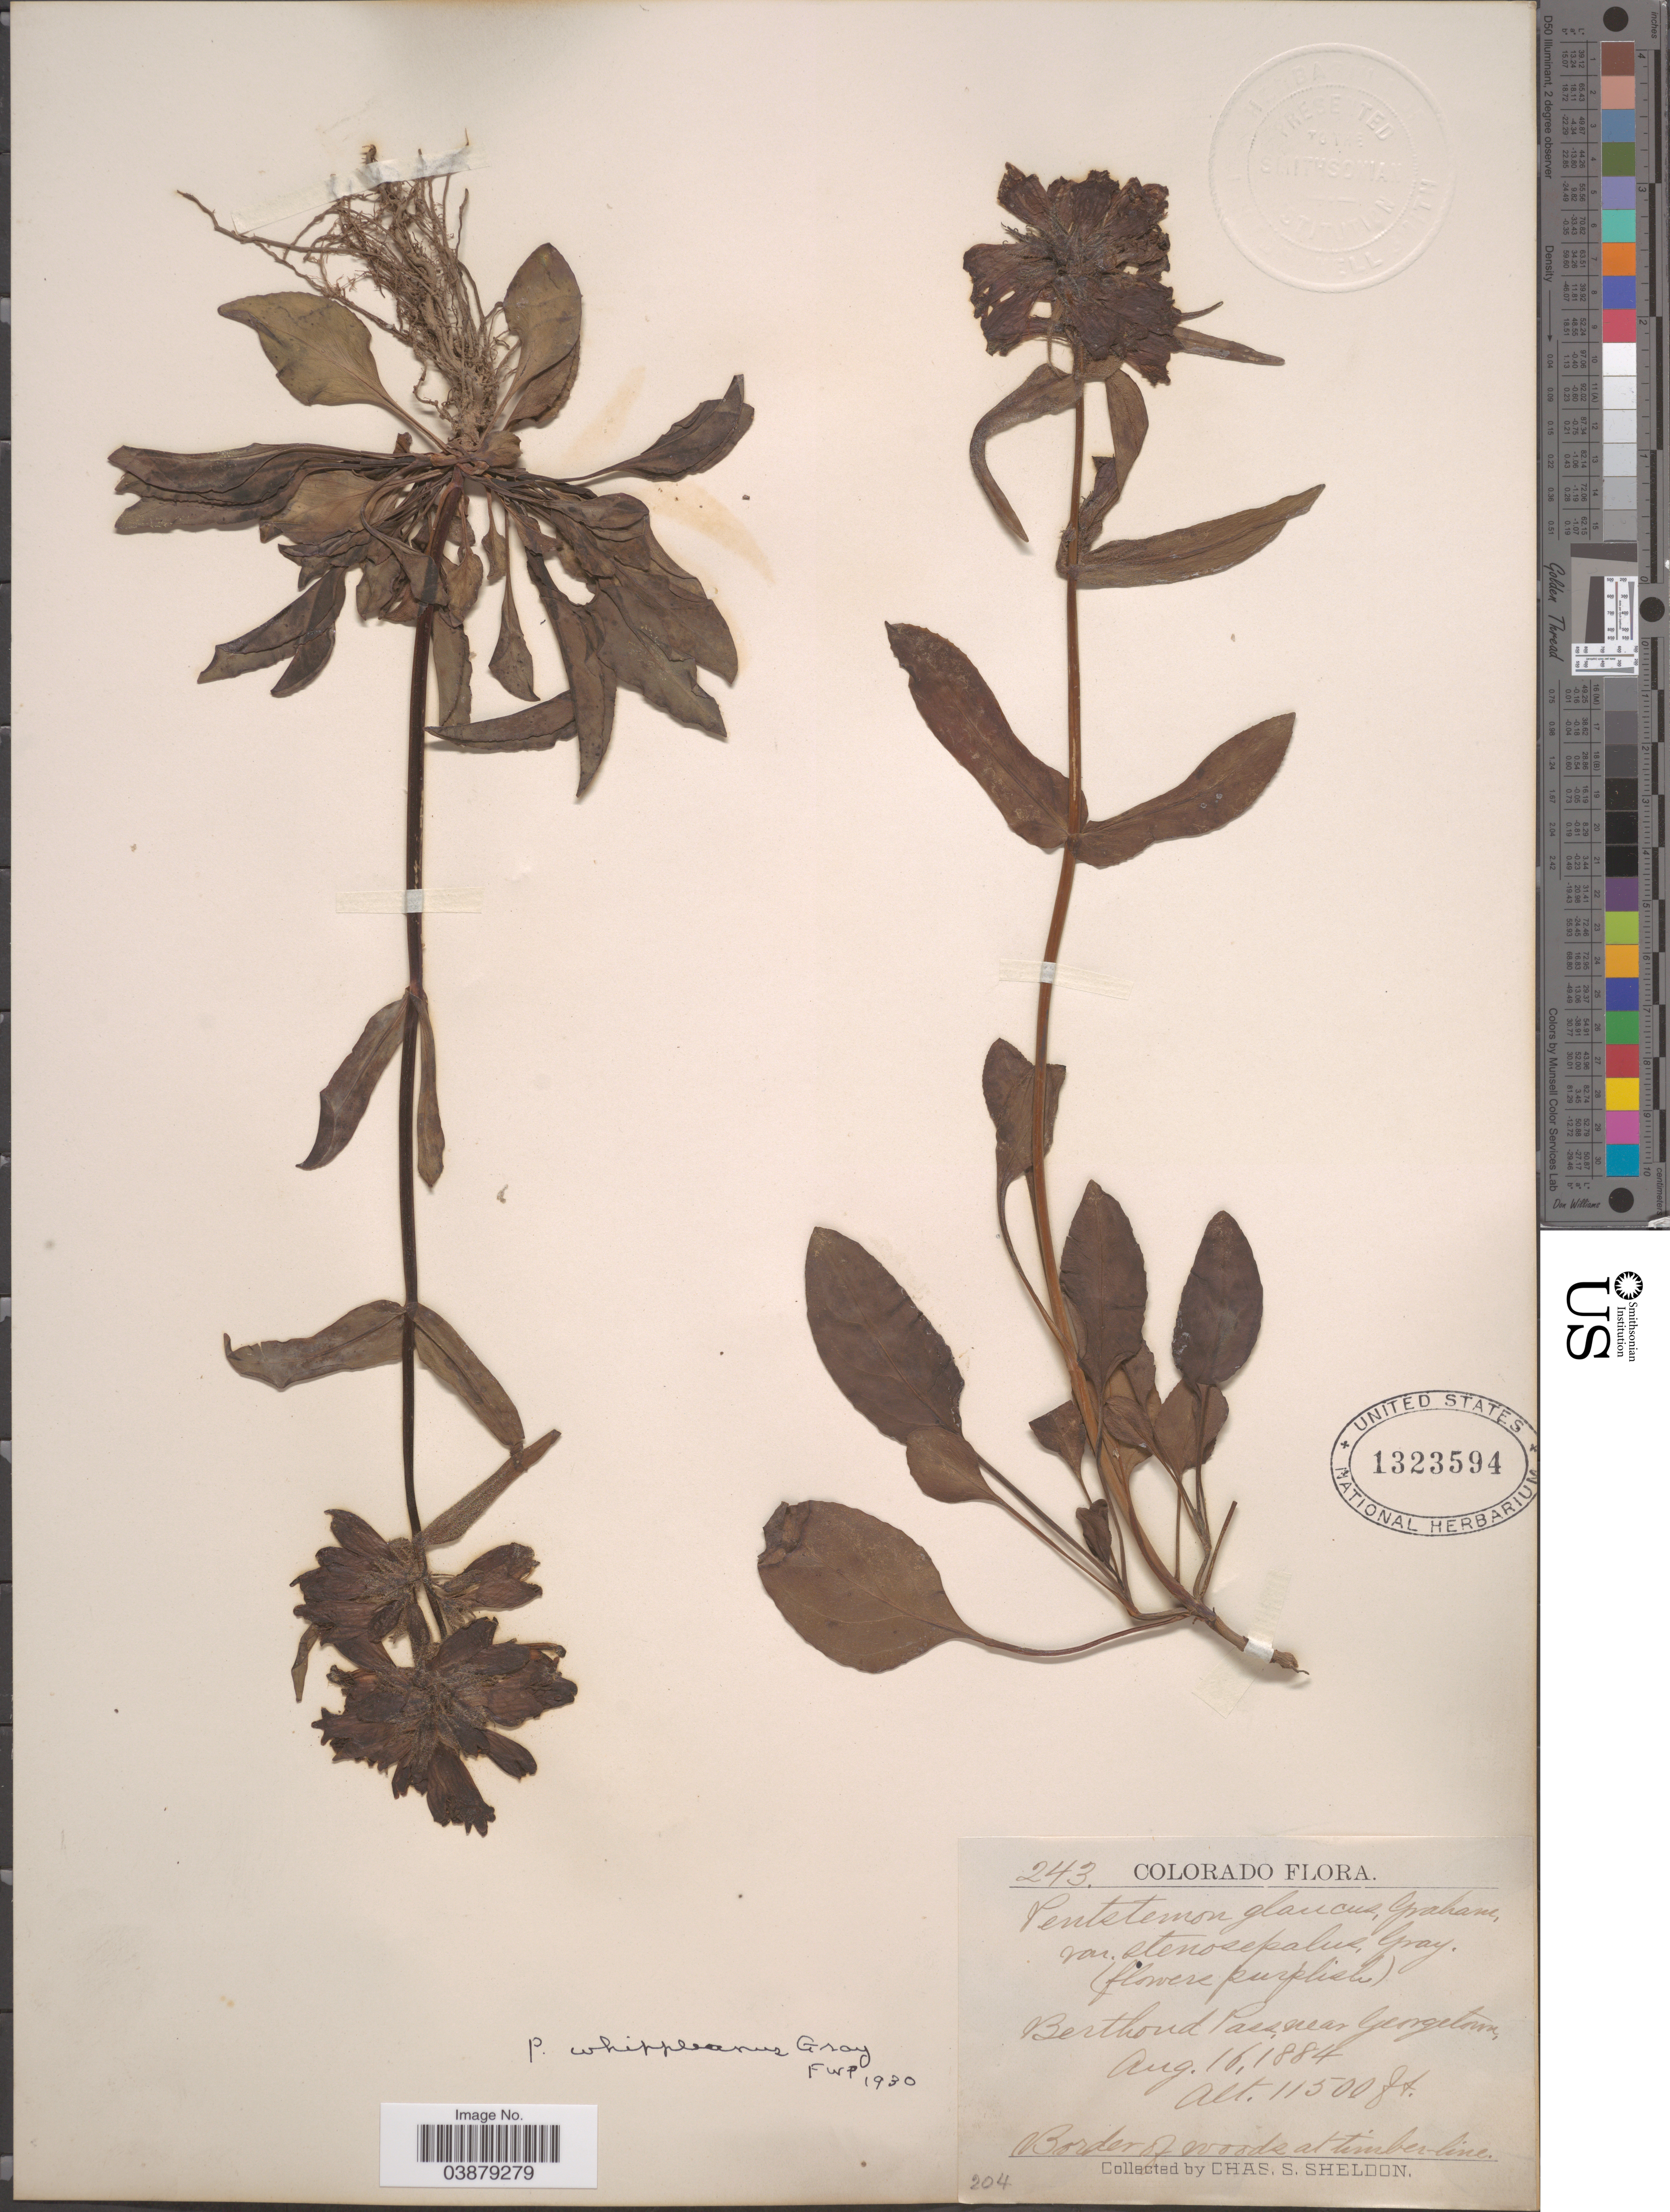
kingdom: Plantae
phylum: Tracheophyta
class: Magnoliopsida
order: Lamiales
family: Plantaginaceae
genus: Penstemon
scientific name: Penstemon whippleanus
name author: A. Gray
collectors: C. S. Sheldon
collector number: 243/204?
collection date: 1884-08-16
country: United States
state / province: Colorado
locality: Berthoud Pass, near Georgetown.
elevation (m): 3505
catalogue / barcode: US 1323594